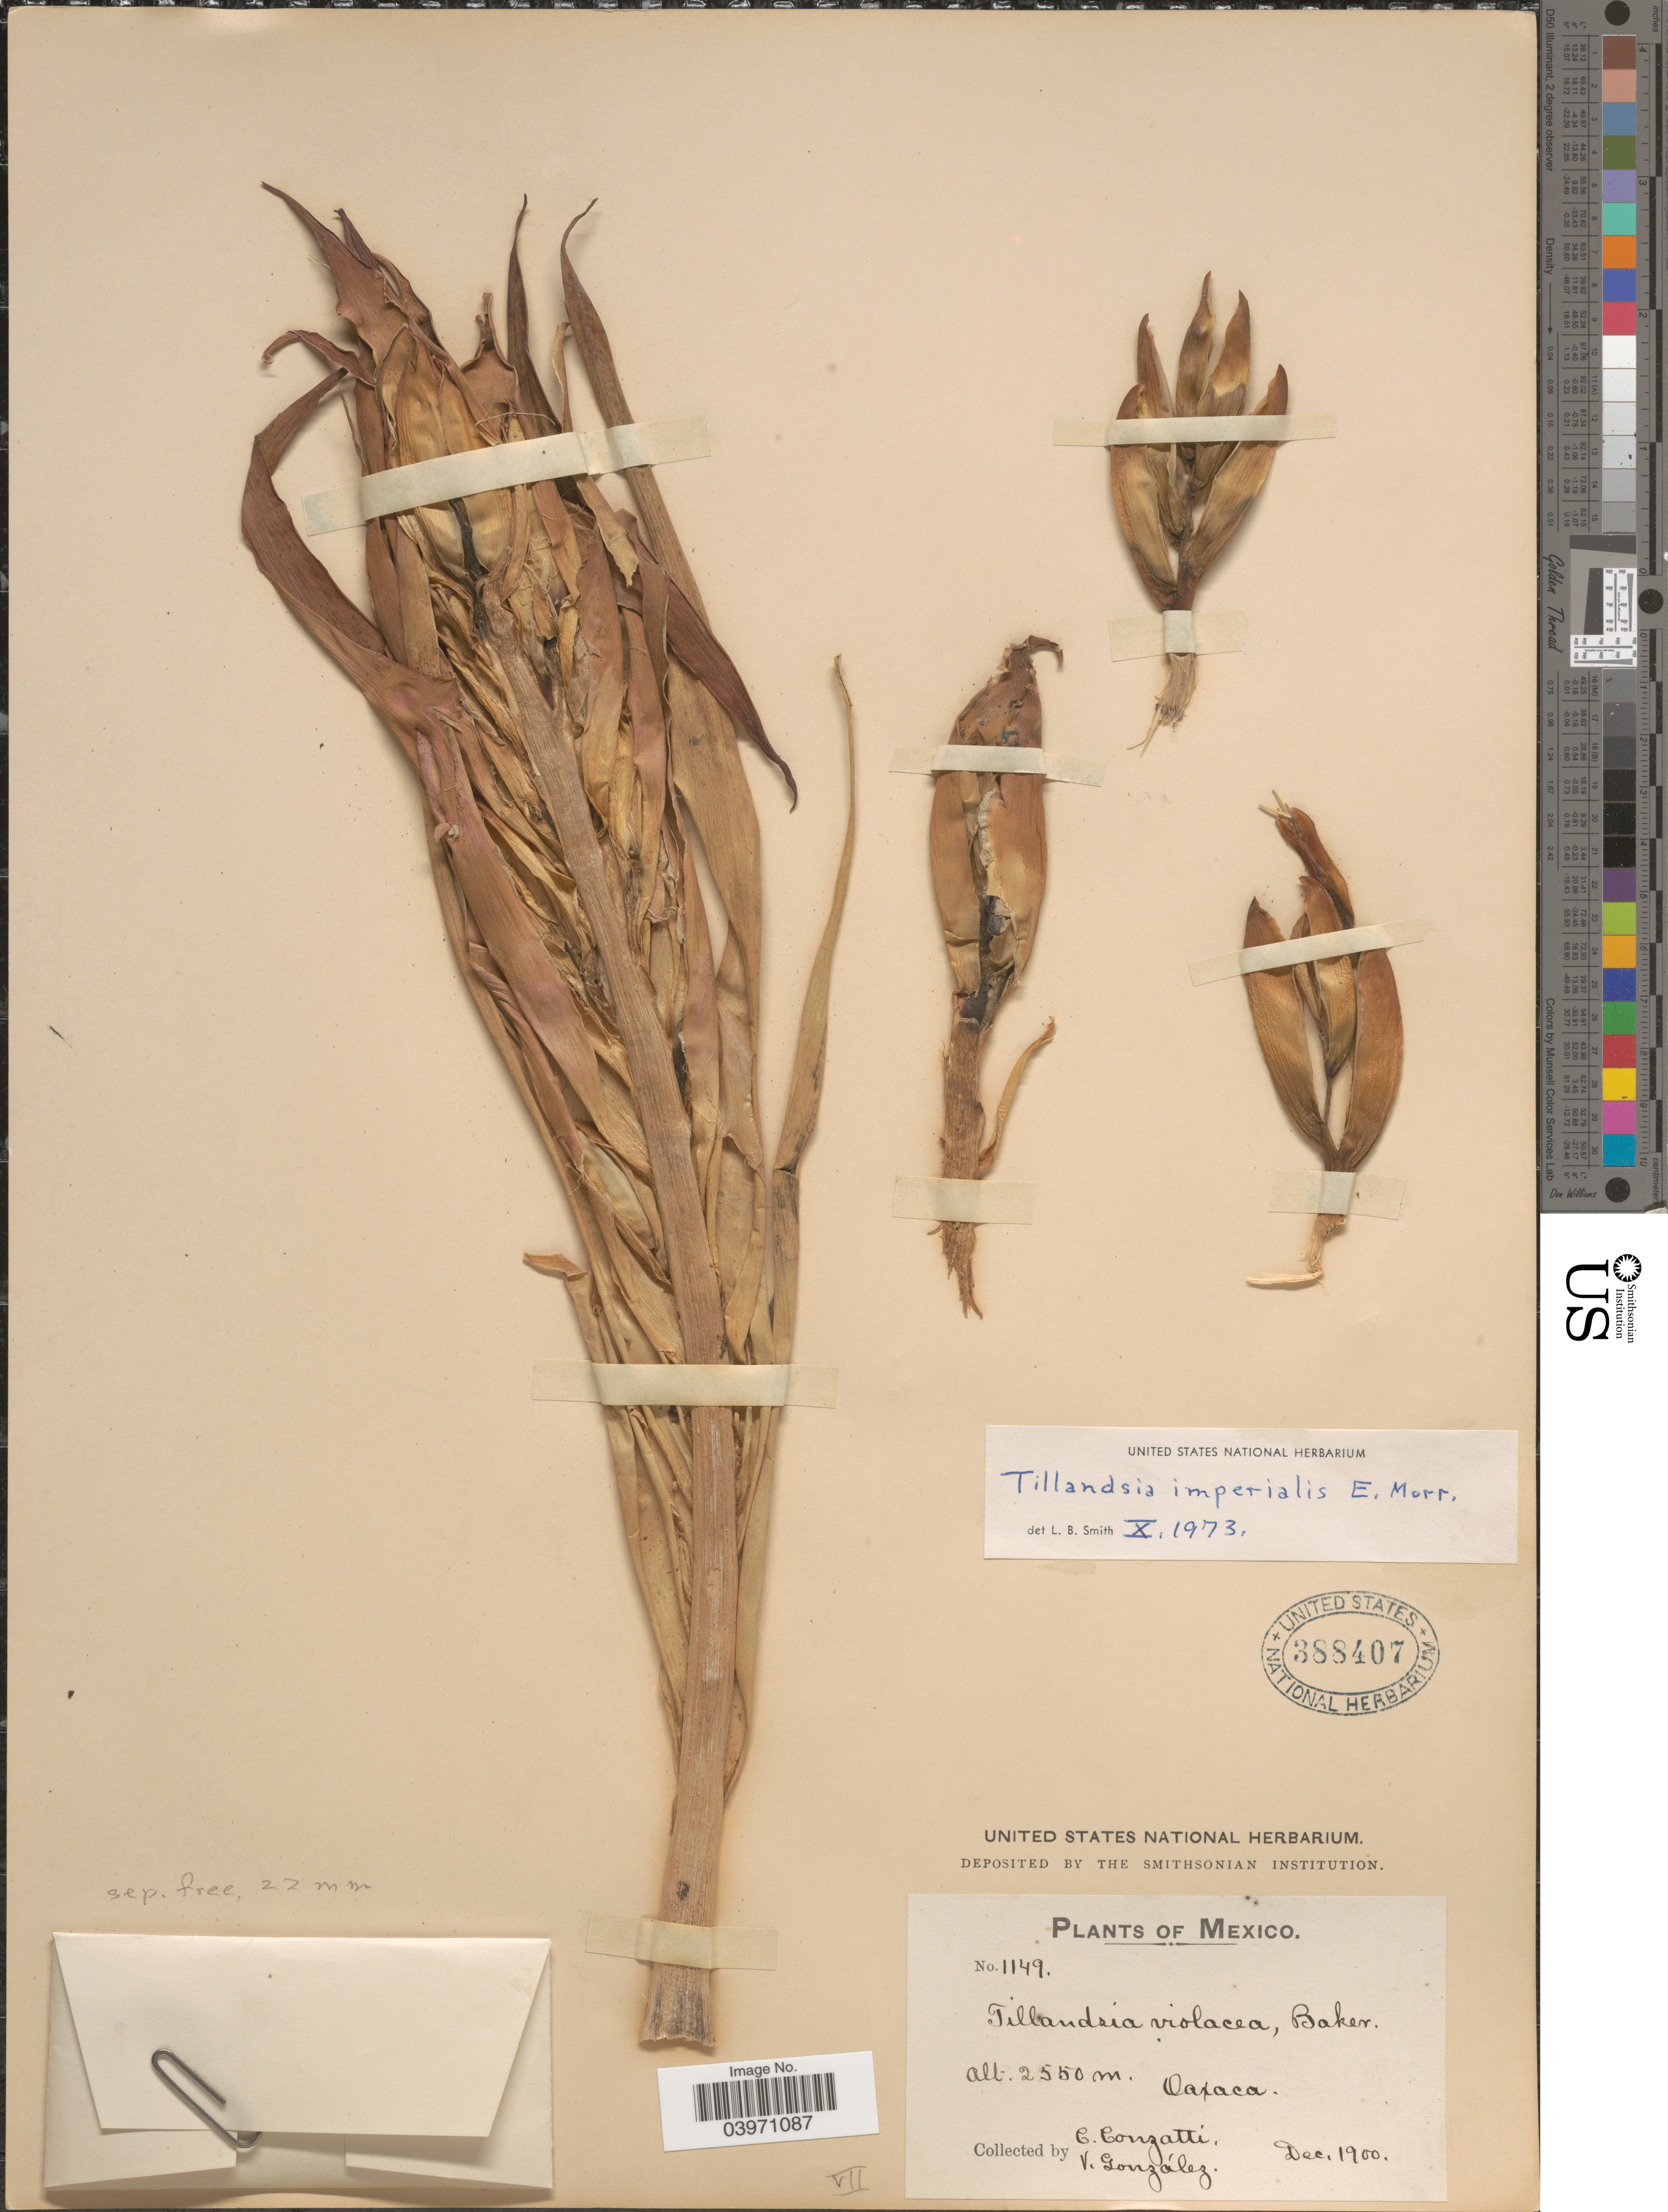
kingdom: Plantae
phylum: Tracheophyta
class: Liliopsida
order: Poales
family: Bromeliaceae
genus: Tillandsia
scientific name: Tillandsia imperialis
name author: É. Morren & Mez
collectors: C. Conzatti & V. González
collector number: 1149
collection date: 1900-12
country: Mexico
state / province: Oaxaca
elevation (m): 2550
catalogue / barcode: US 388407